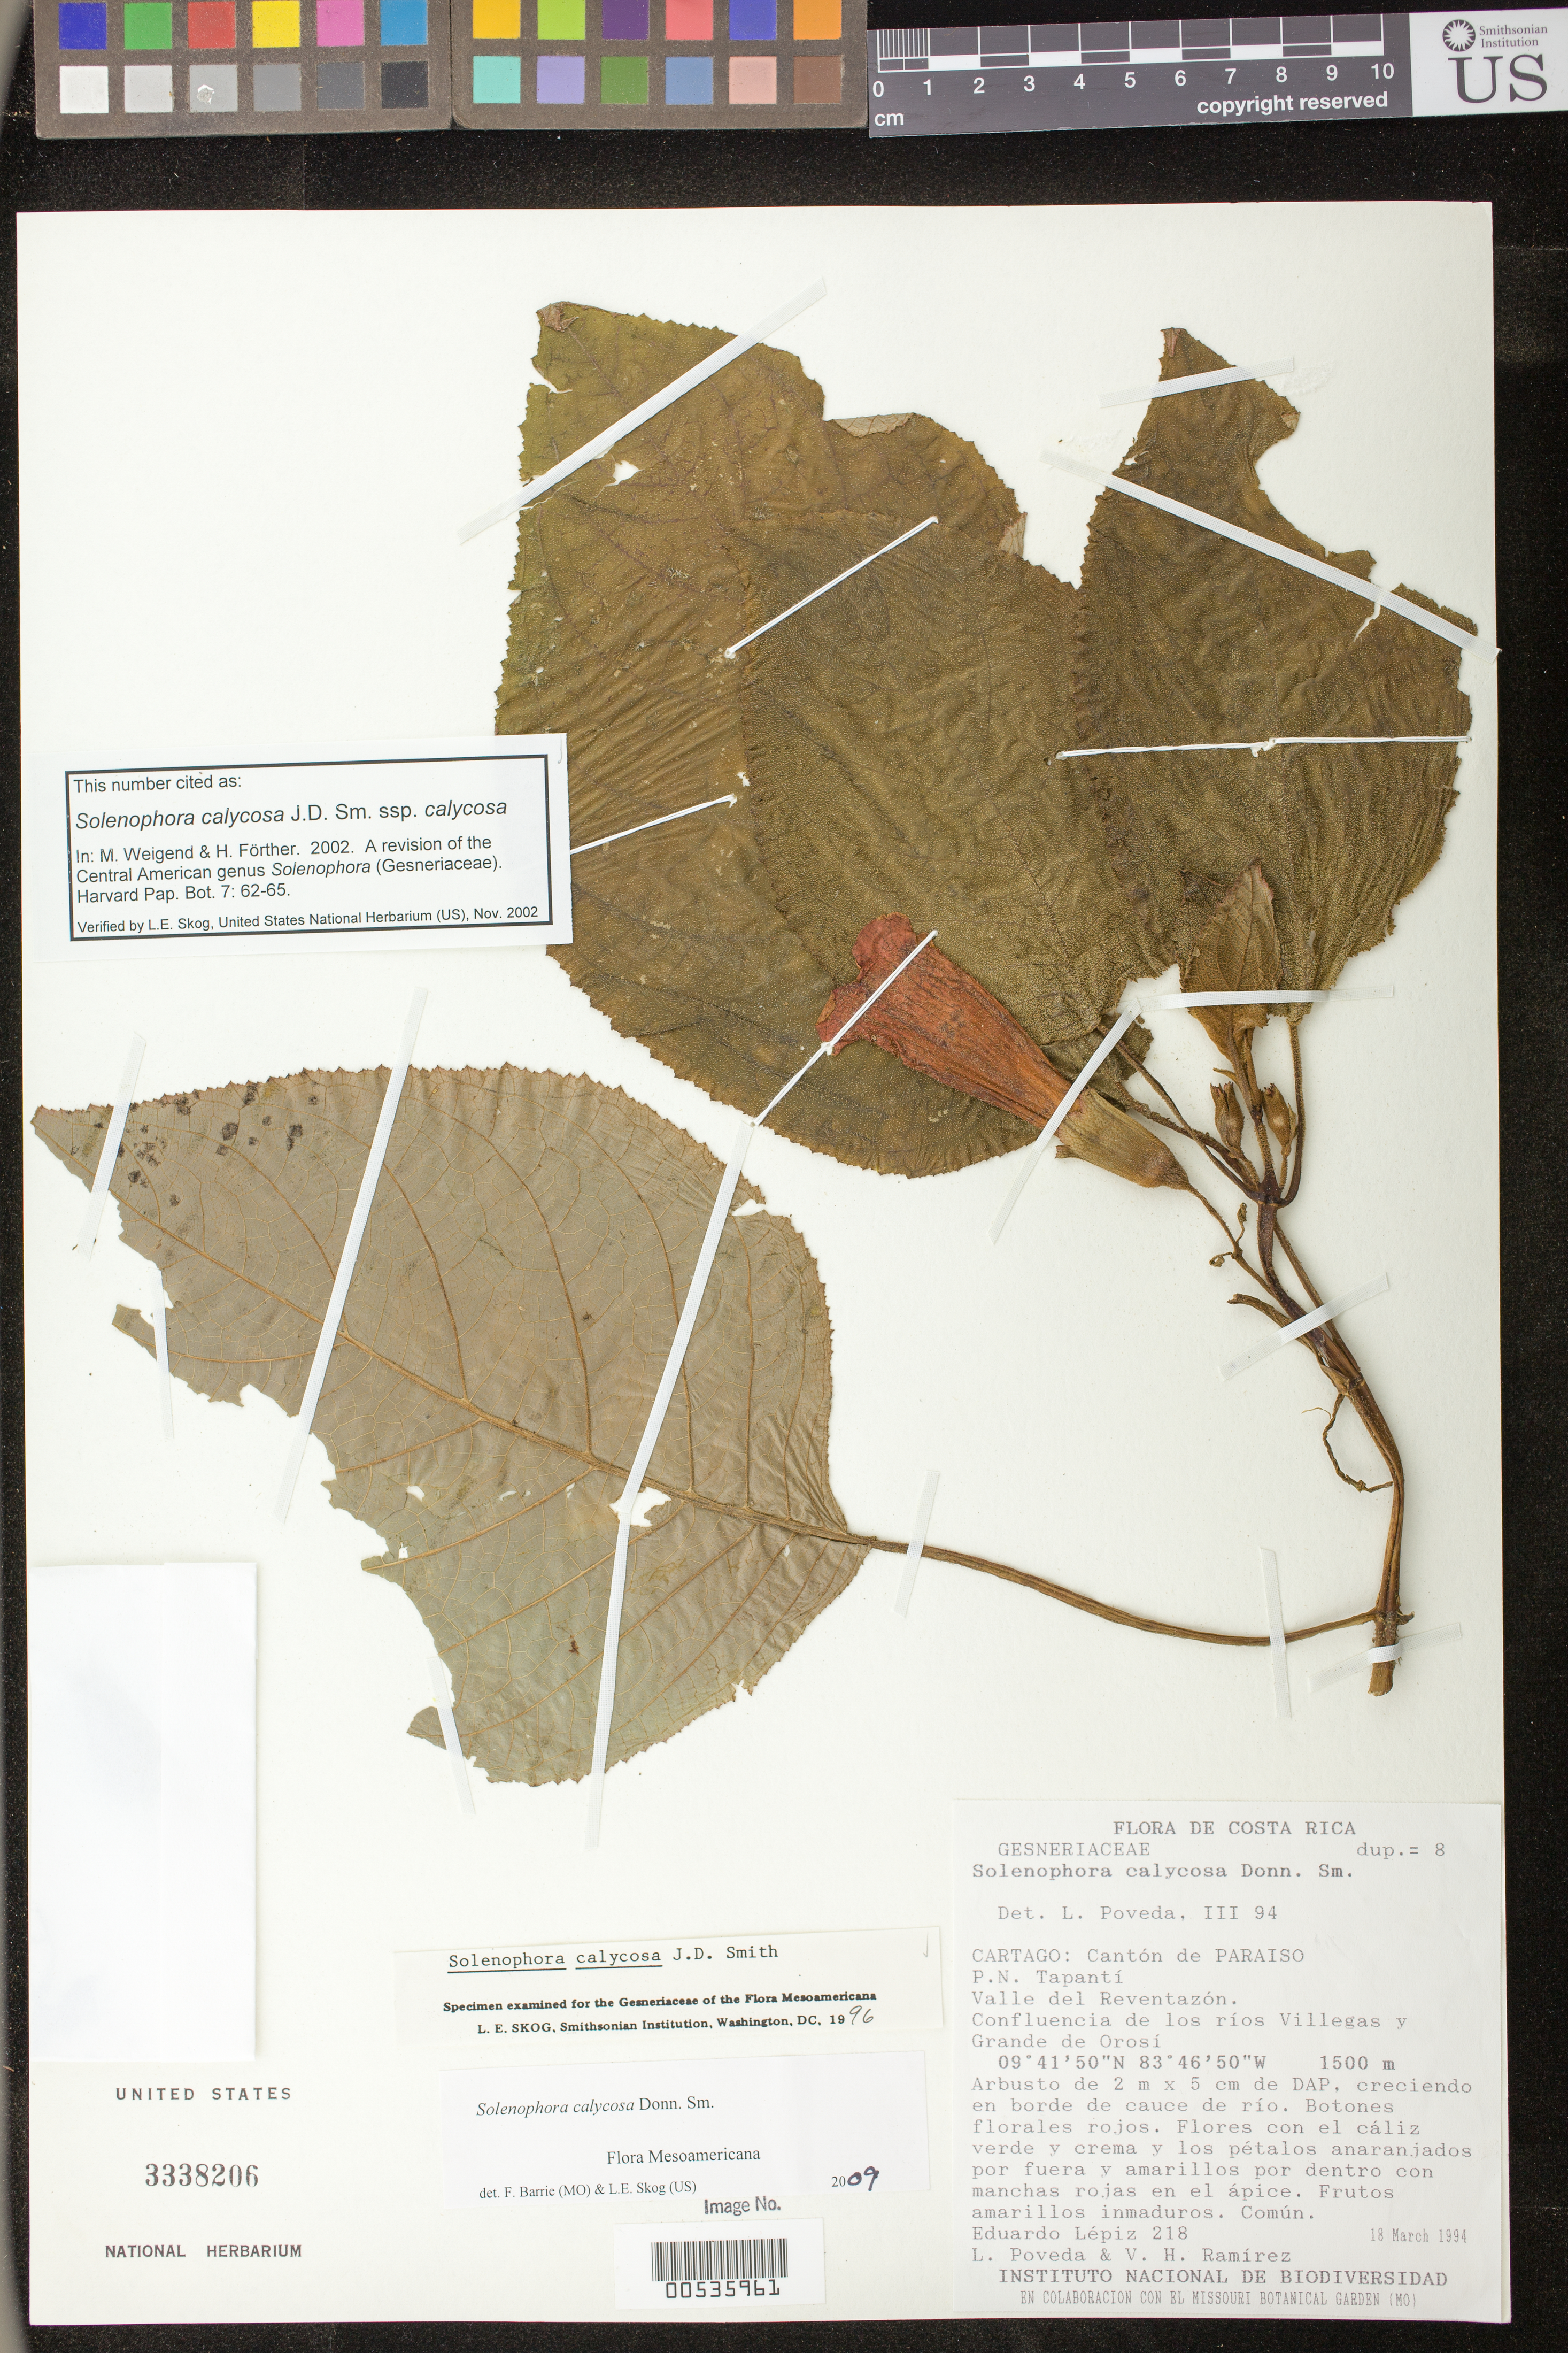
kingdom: Plantae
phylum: Tracheophyta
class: Magnoliopsida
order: Lamiales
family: Gesneriaceae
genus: Solenophora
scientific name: Solenophora calycosa Donn. Sm. subsp. calycosa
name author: (Donn. Sm.) Donn. Sm.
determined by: Weigend; Förther, Harald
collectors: E. Lépiz, L. J. Poveda & V. H. Wong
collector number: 218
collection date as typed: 18 Mar 1994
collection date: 1994-03-18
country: Costa Rica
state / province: Cartago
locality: Cantón de Paraiso, P.N. Tapantí, Valle del Reventazón, confluencia de los ríos Villegas y Grande de Orosí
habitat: Creciendo en borde de cauce de río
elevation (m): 1500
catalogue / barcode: US 3338206